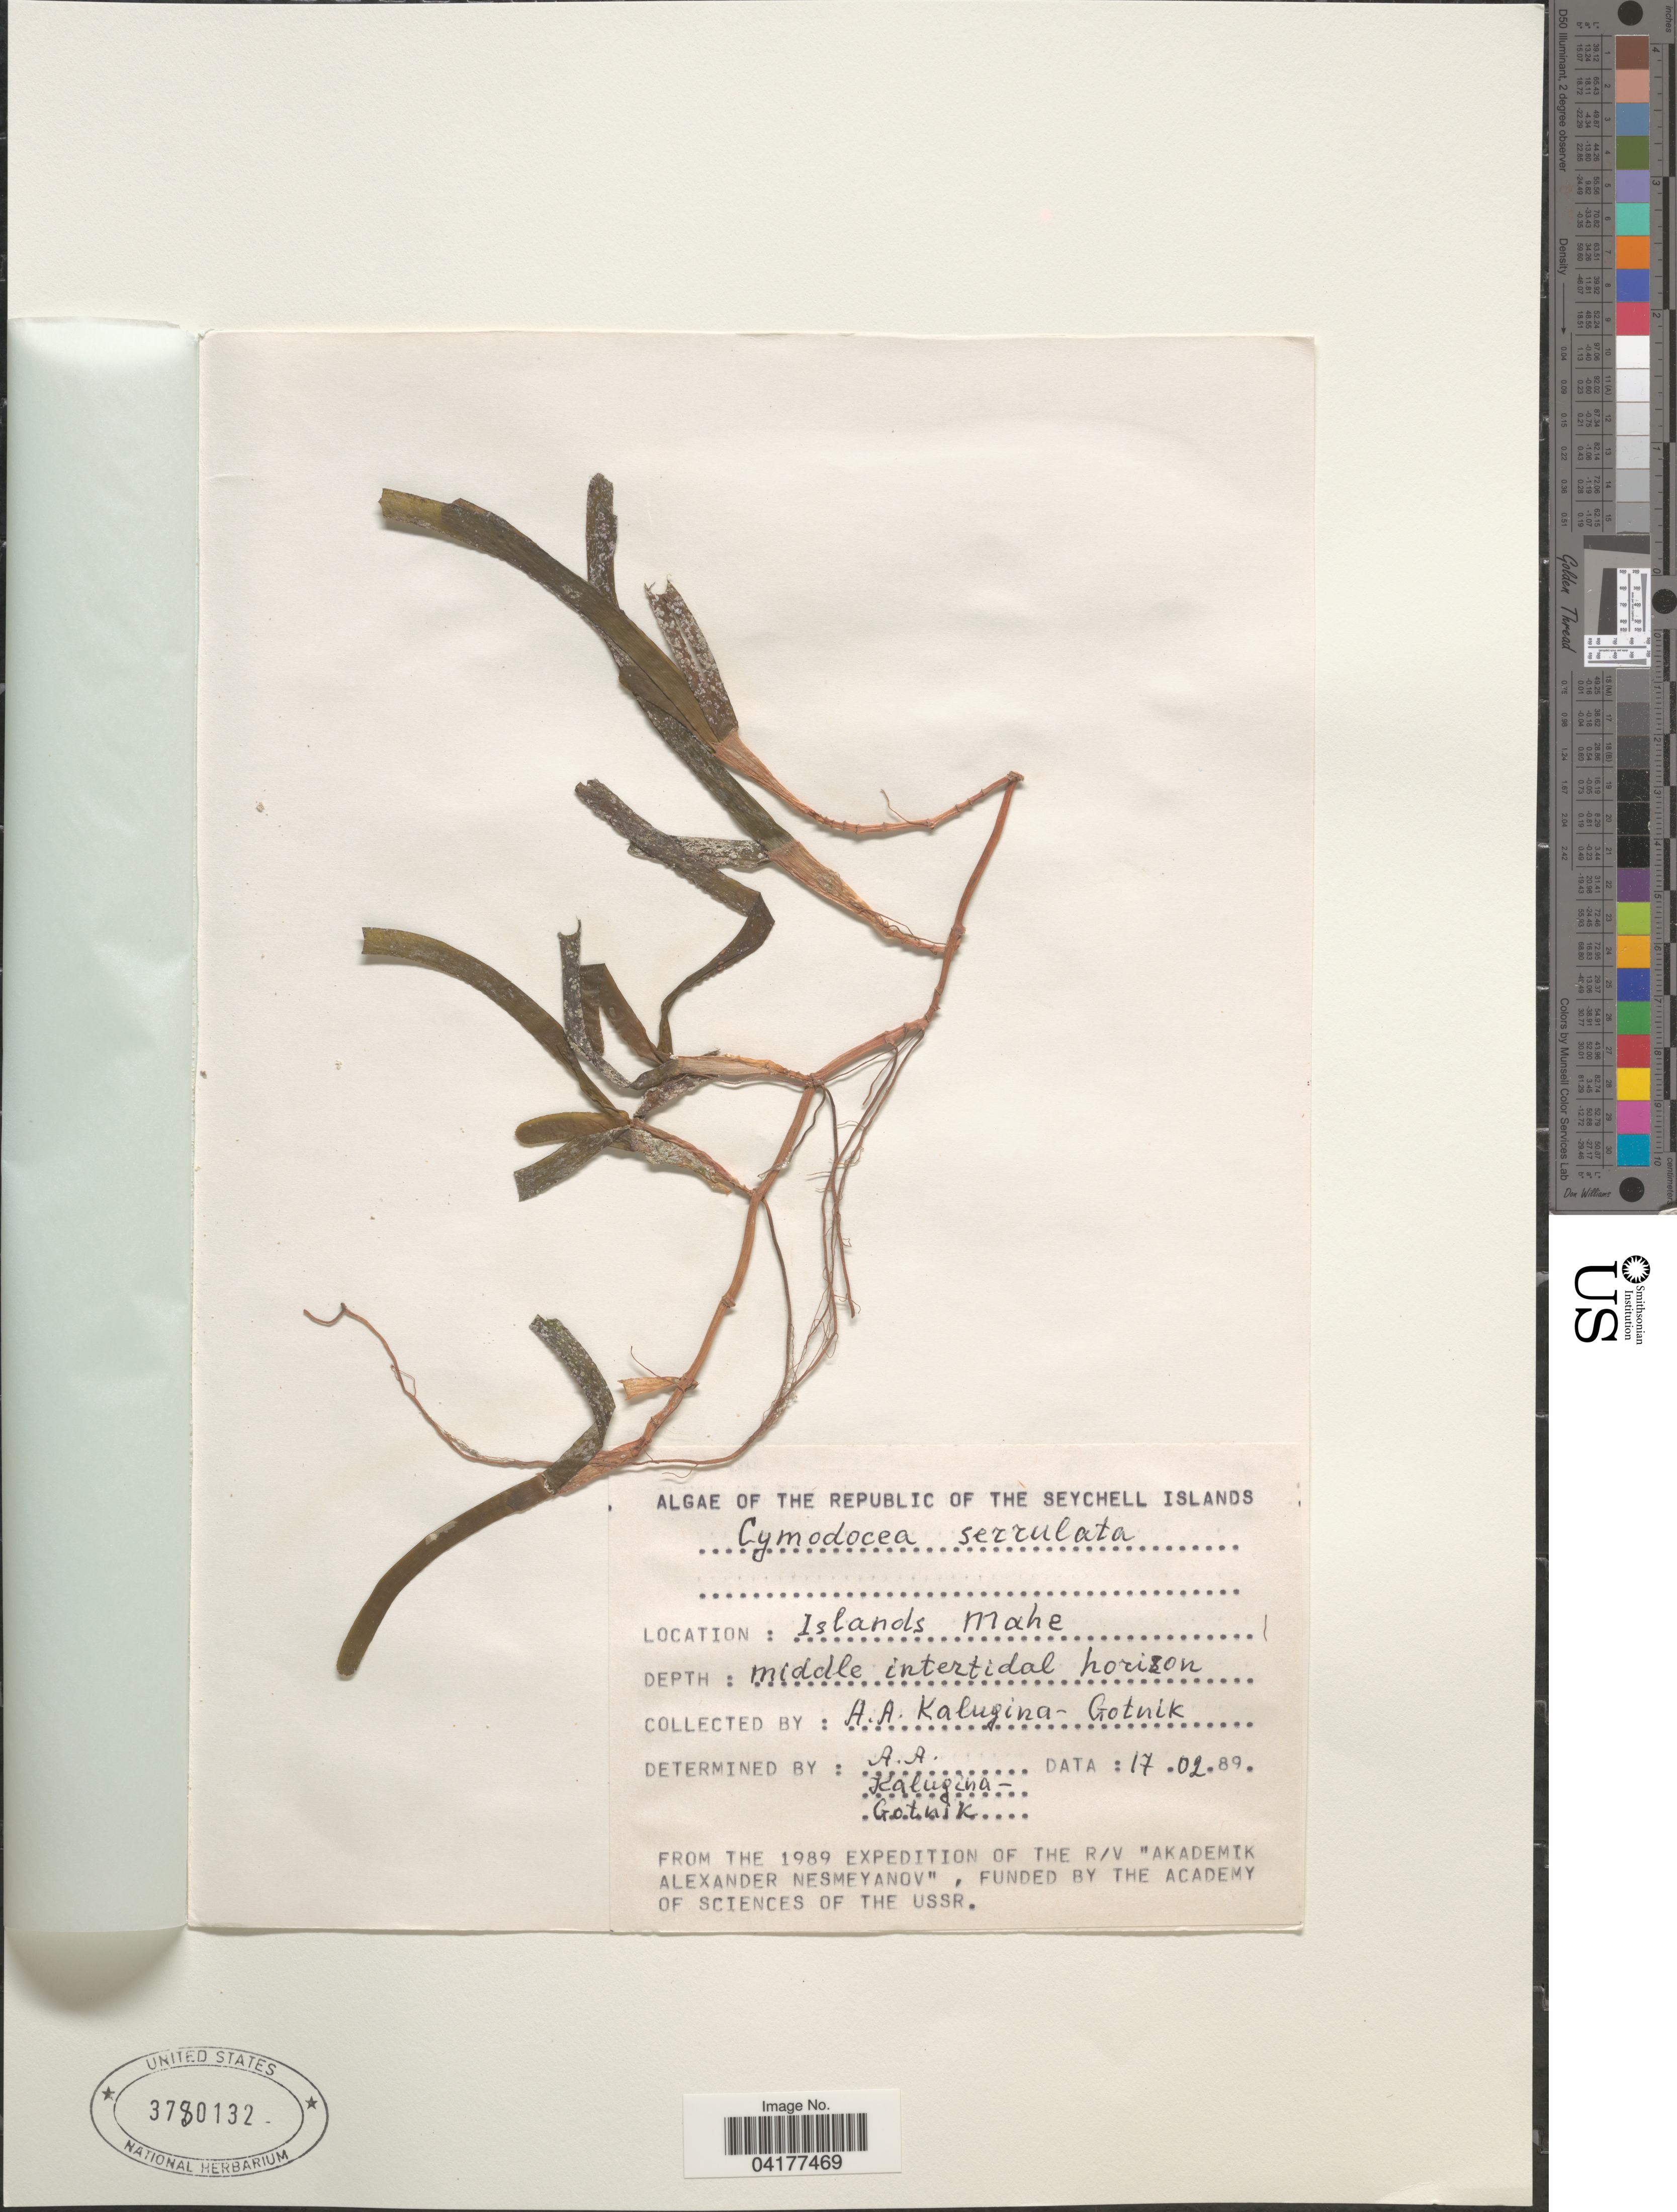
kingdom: Plantae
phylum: Tracheophyta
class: Liliopsida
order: Alismatales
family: Cymodoceaceae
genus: Cymodocea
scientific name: Cymodocea serrulata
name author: (R. Br.) Magnus & Ashers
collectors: A. Kalugina-Gotnik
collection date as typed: Transcribed d/m/y: 17/2/89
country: Seychelles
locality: The Republic of the Seychell Islands. Islands Mahe. From the 1989 Expedition of the R/V "Akademik Alexander Nesmeyanov".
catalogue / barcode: US 3780132